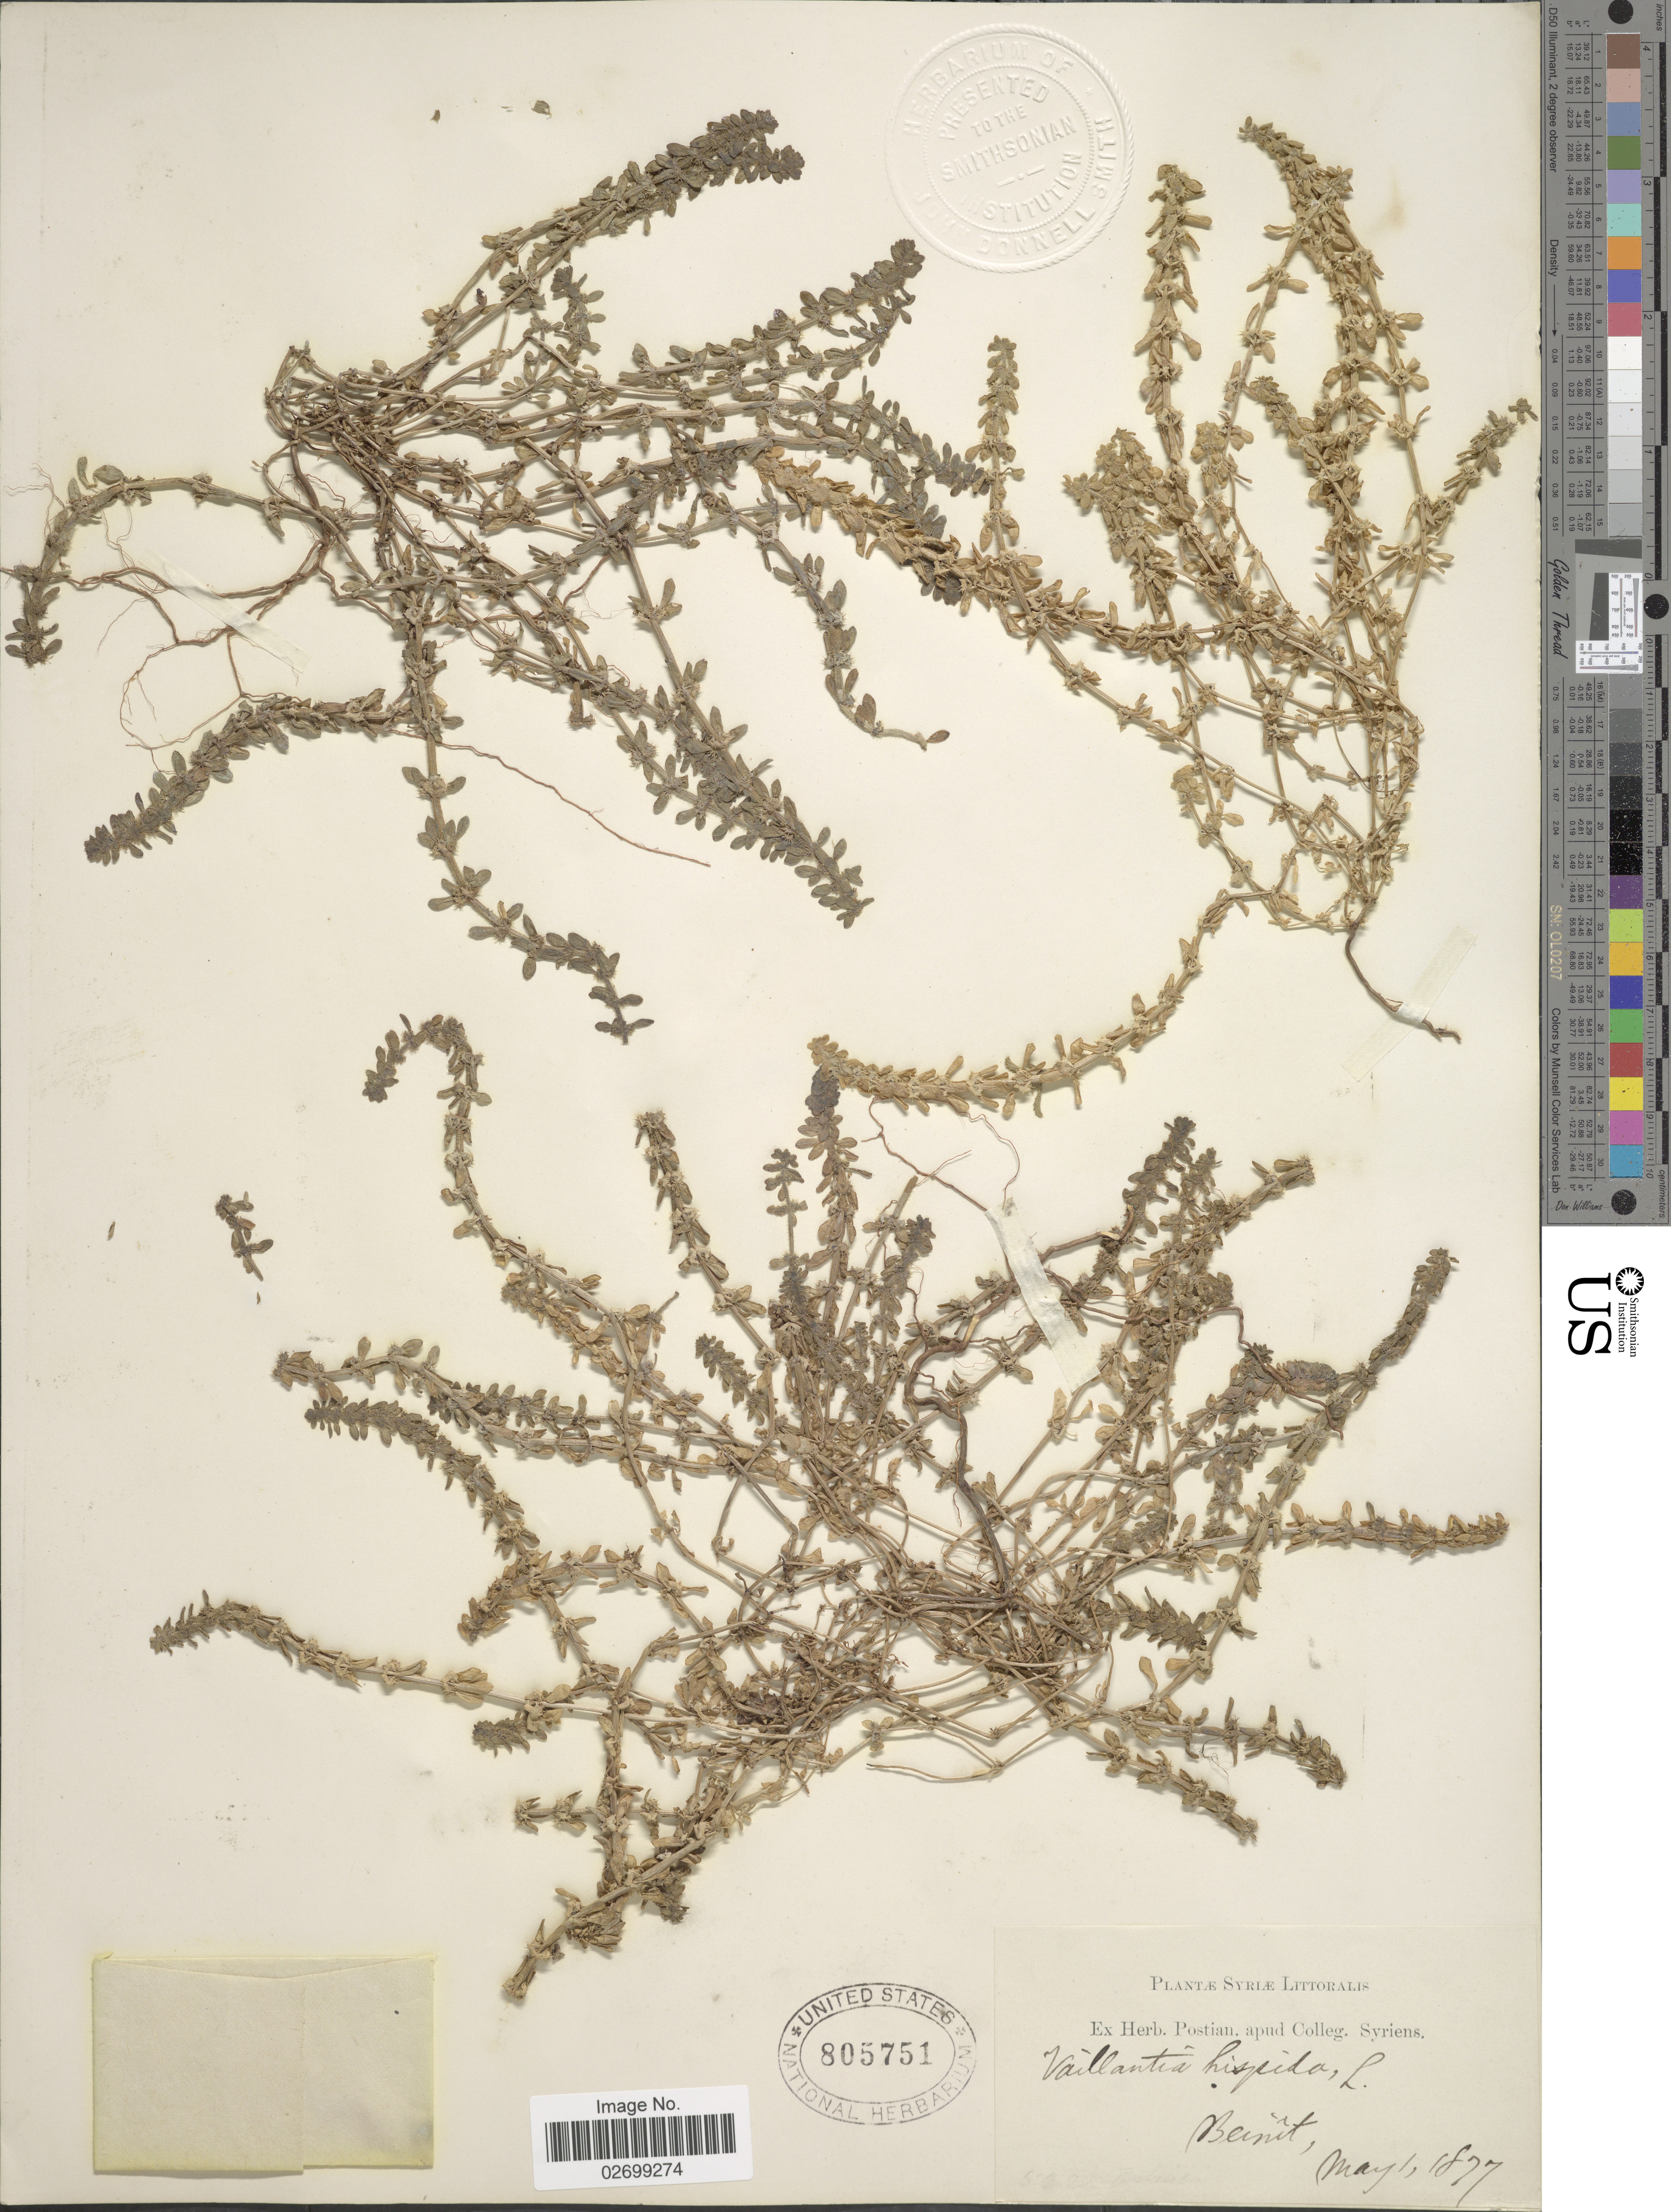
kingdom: Plantae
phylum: Tracheophyta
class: Magnoliopsida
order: Gentianales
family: Rubiaceae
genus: Valantia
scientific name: Valantia hispida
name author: L.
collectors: ex herb. Postian. apud Colleg. Syriens. Protest. USE "Fannie P. A. Shepard" (10308853) AS PRIMARY COLLECTOR INSTEAD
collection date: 1877-05-01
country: Lebanon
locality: Beirut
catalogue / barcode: US 805751